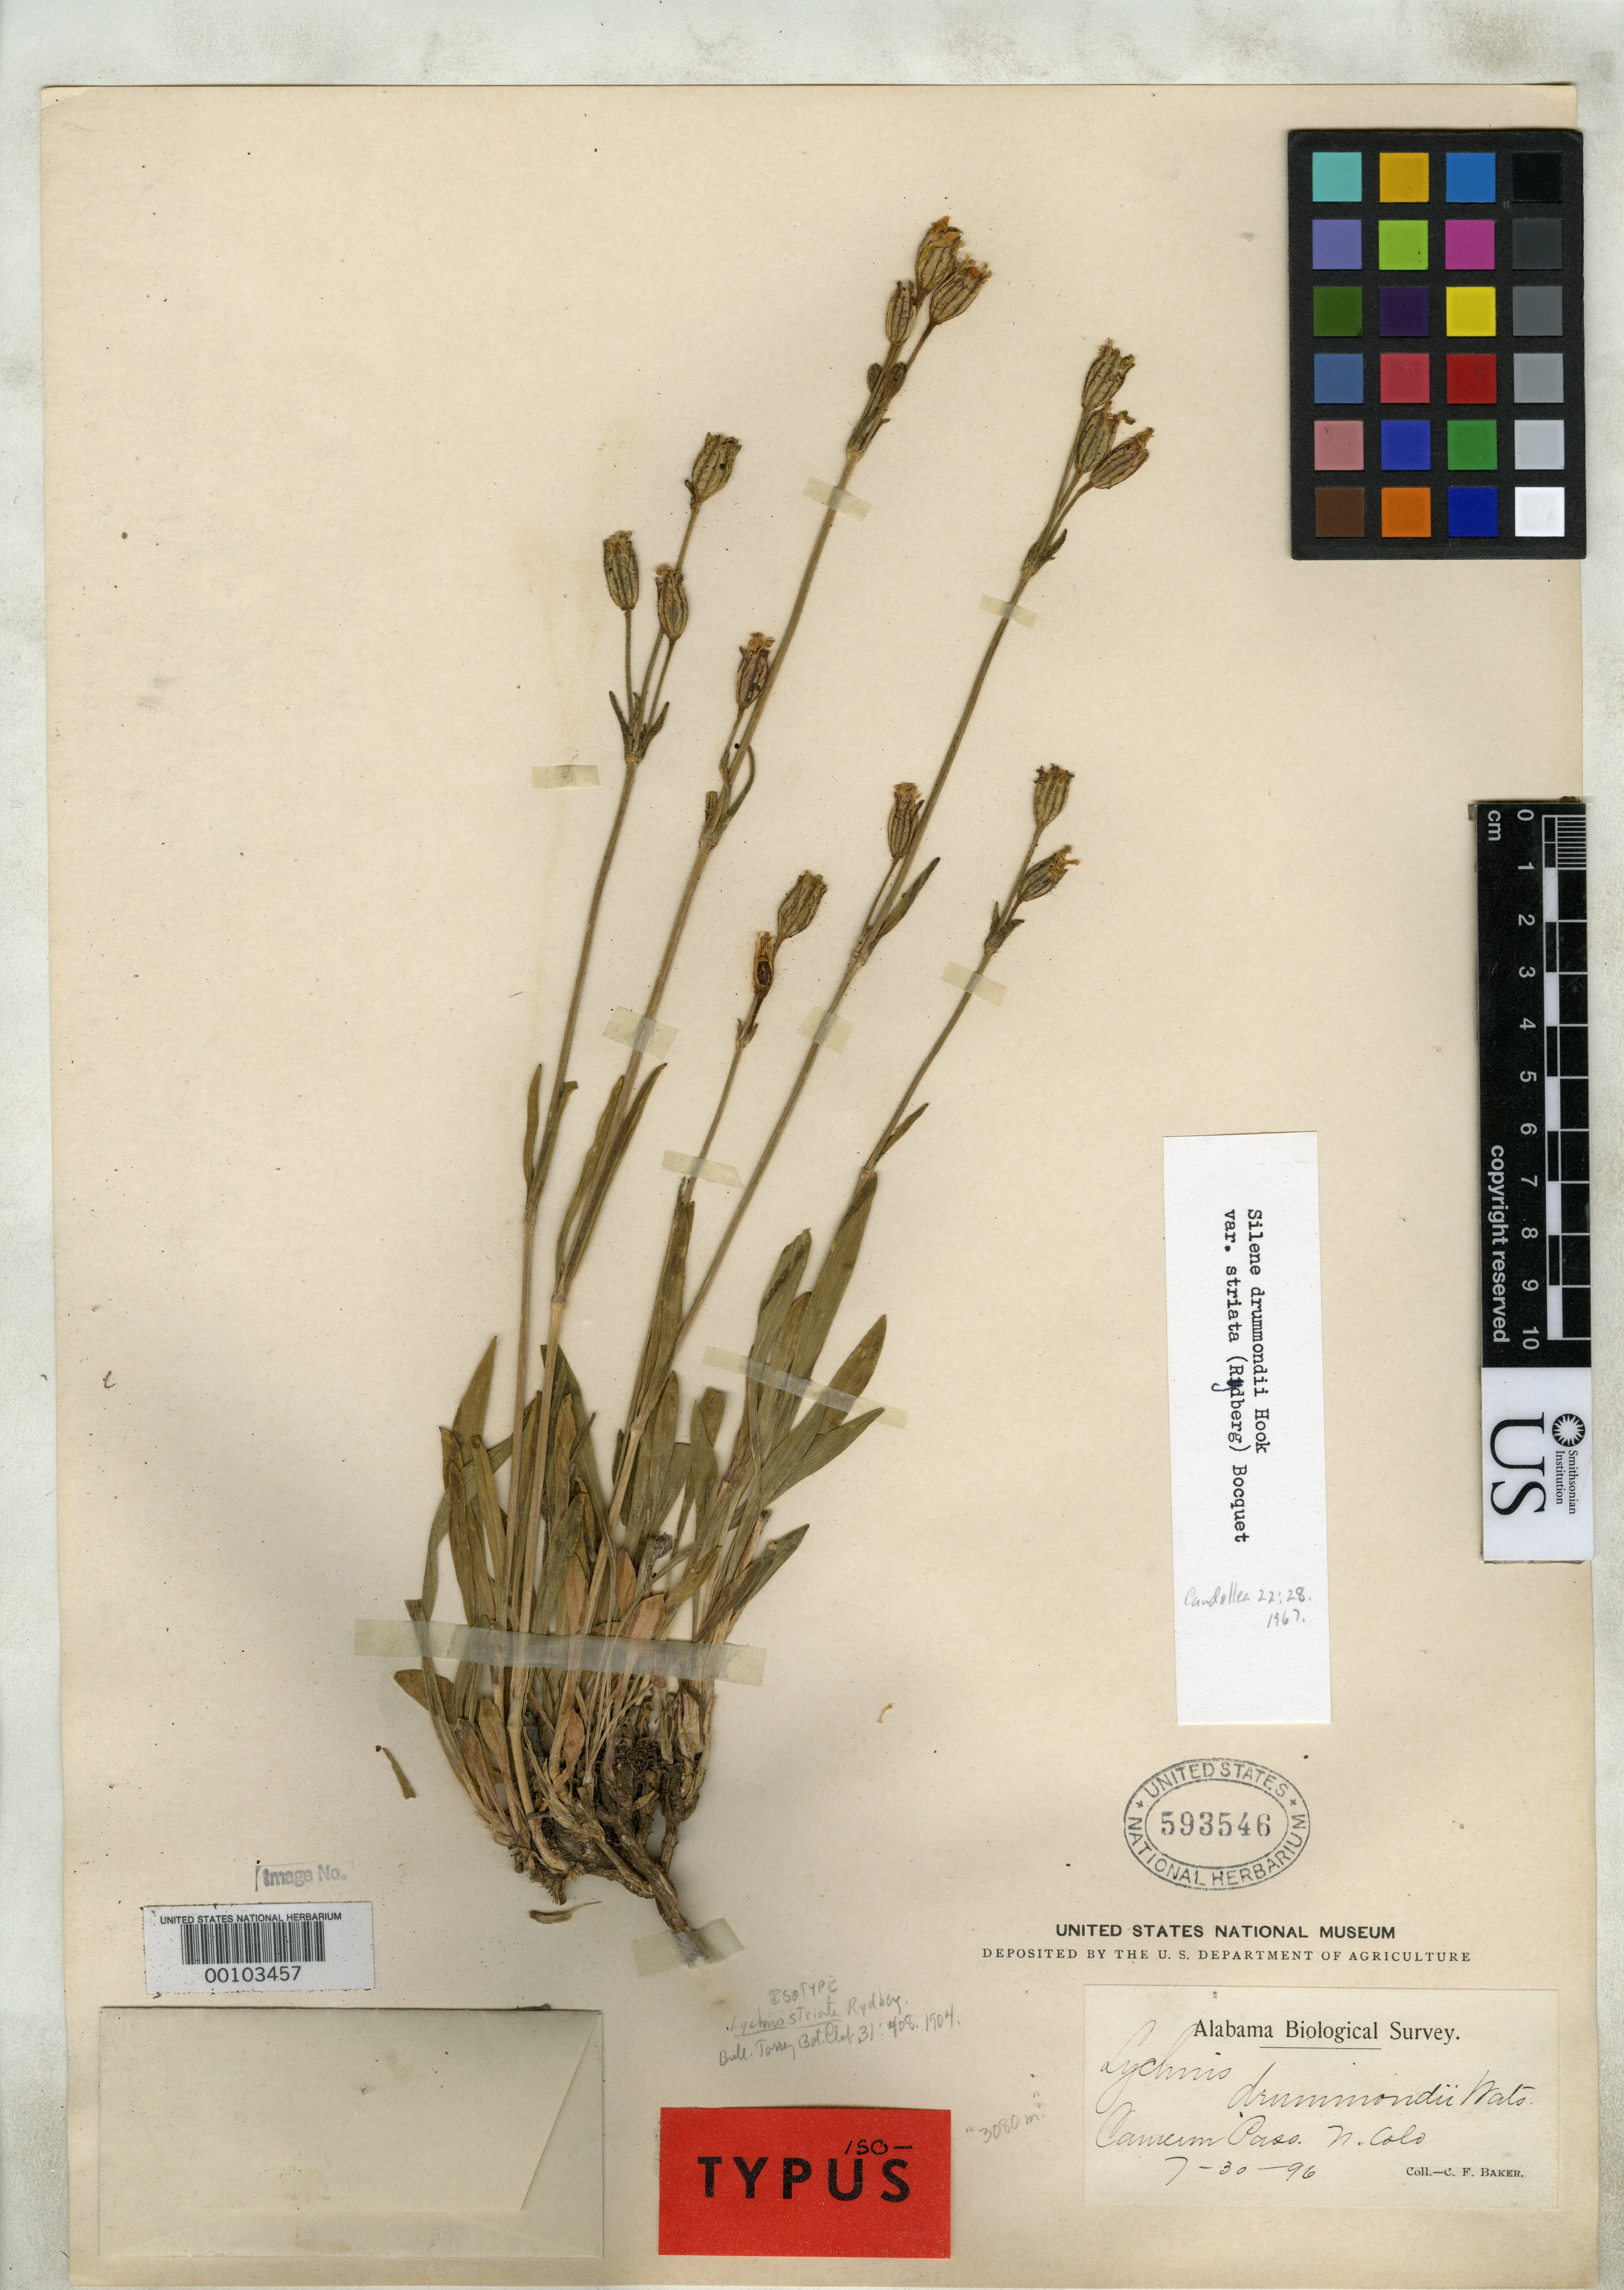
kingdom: Plantae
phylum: Tracheophyta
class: Magnoliopsida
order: Caryophyllales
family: Caryophyllaceae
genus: Lychnis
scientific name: Lychnis striata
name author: Rydb.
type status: Isotype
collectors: C. F. Baker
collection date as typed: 30 Jul 1896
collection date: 1896-07-30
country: United States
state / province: Colorado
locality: Cameron Pass.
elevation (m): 3080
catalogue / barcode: US 593546